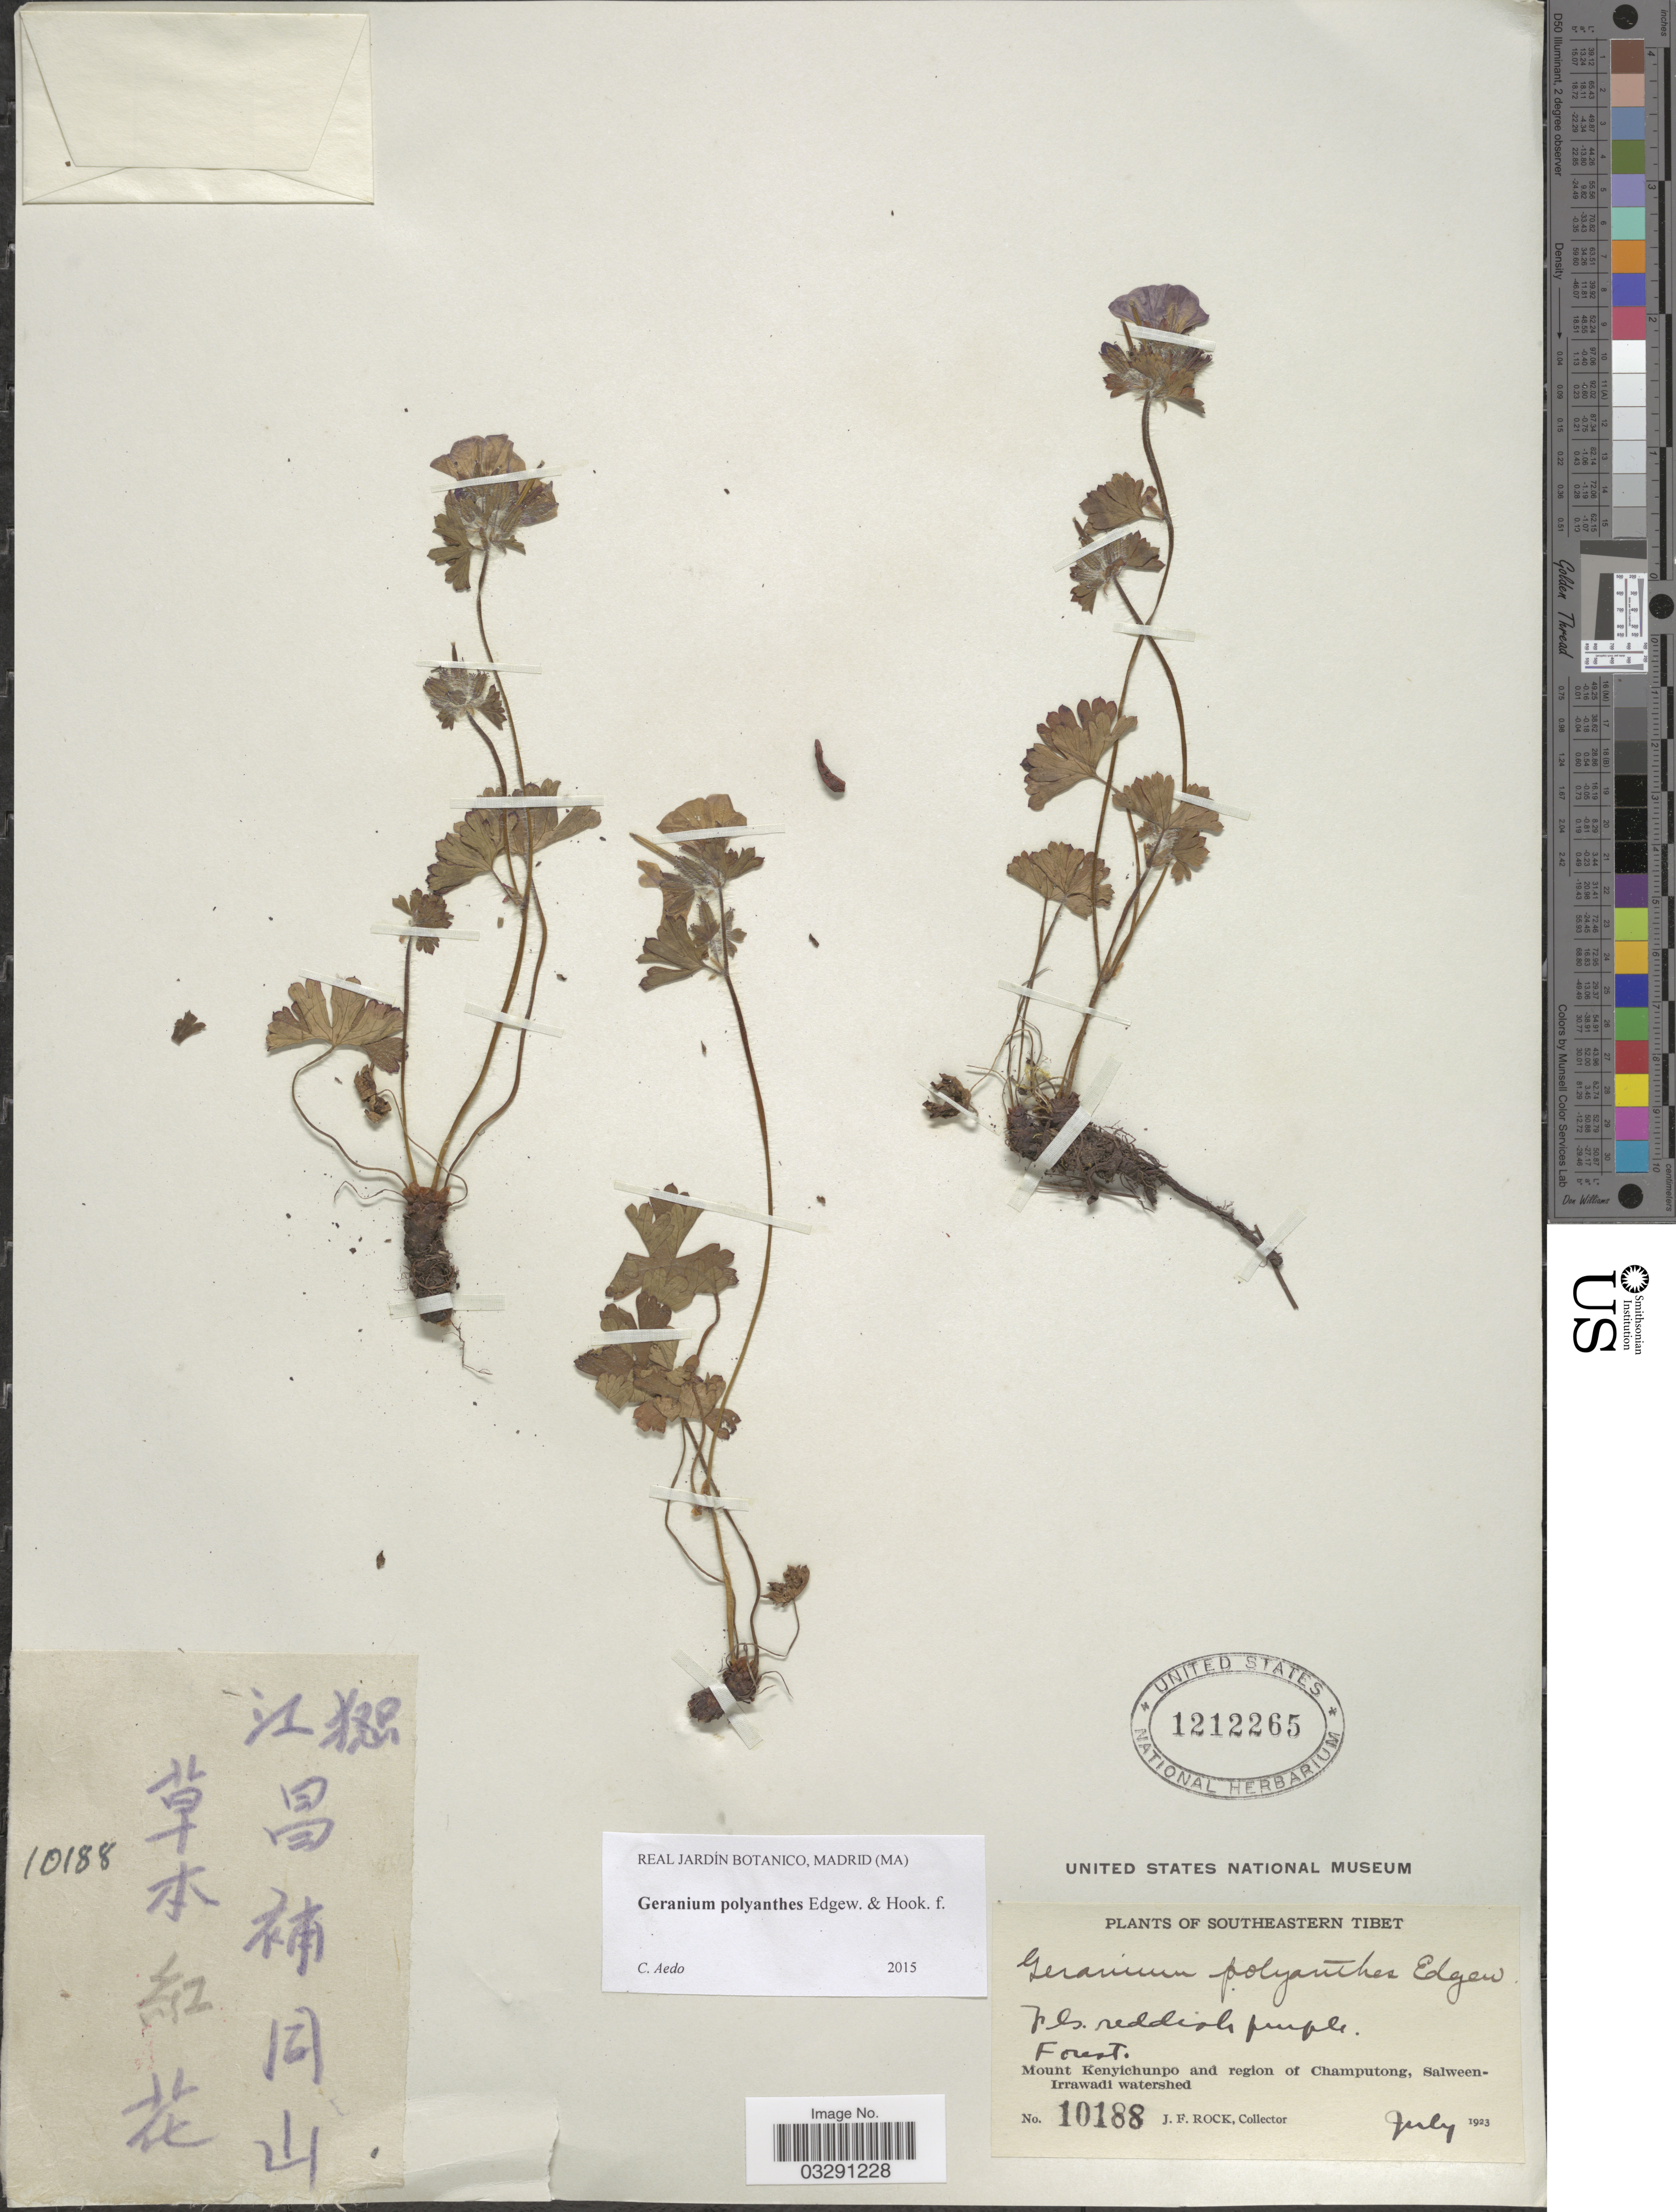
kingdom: Plantae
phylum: Tracheophyta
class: Magnoliopsida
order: Geraniales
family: Geraniaceae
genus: Geranium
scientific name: Geranium polyanthes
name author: Edgew. & Hook. f.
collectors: J. Rock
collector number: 10188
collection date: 1923-07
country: China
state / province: Xizang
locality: Southeastern Tibet, Mount Kenyichunpo and region of Champutong, Salween-Irrawadi watershed.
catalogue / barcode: US 1212265